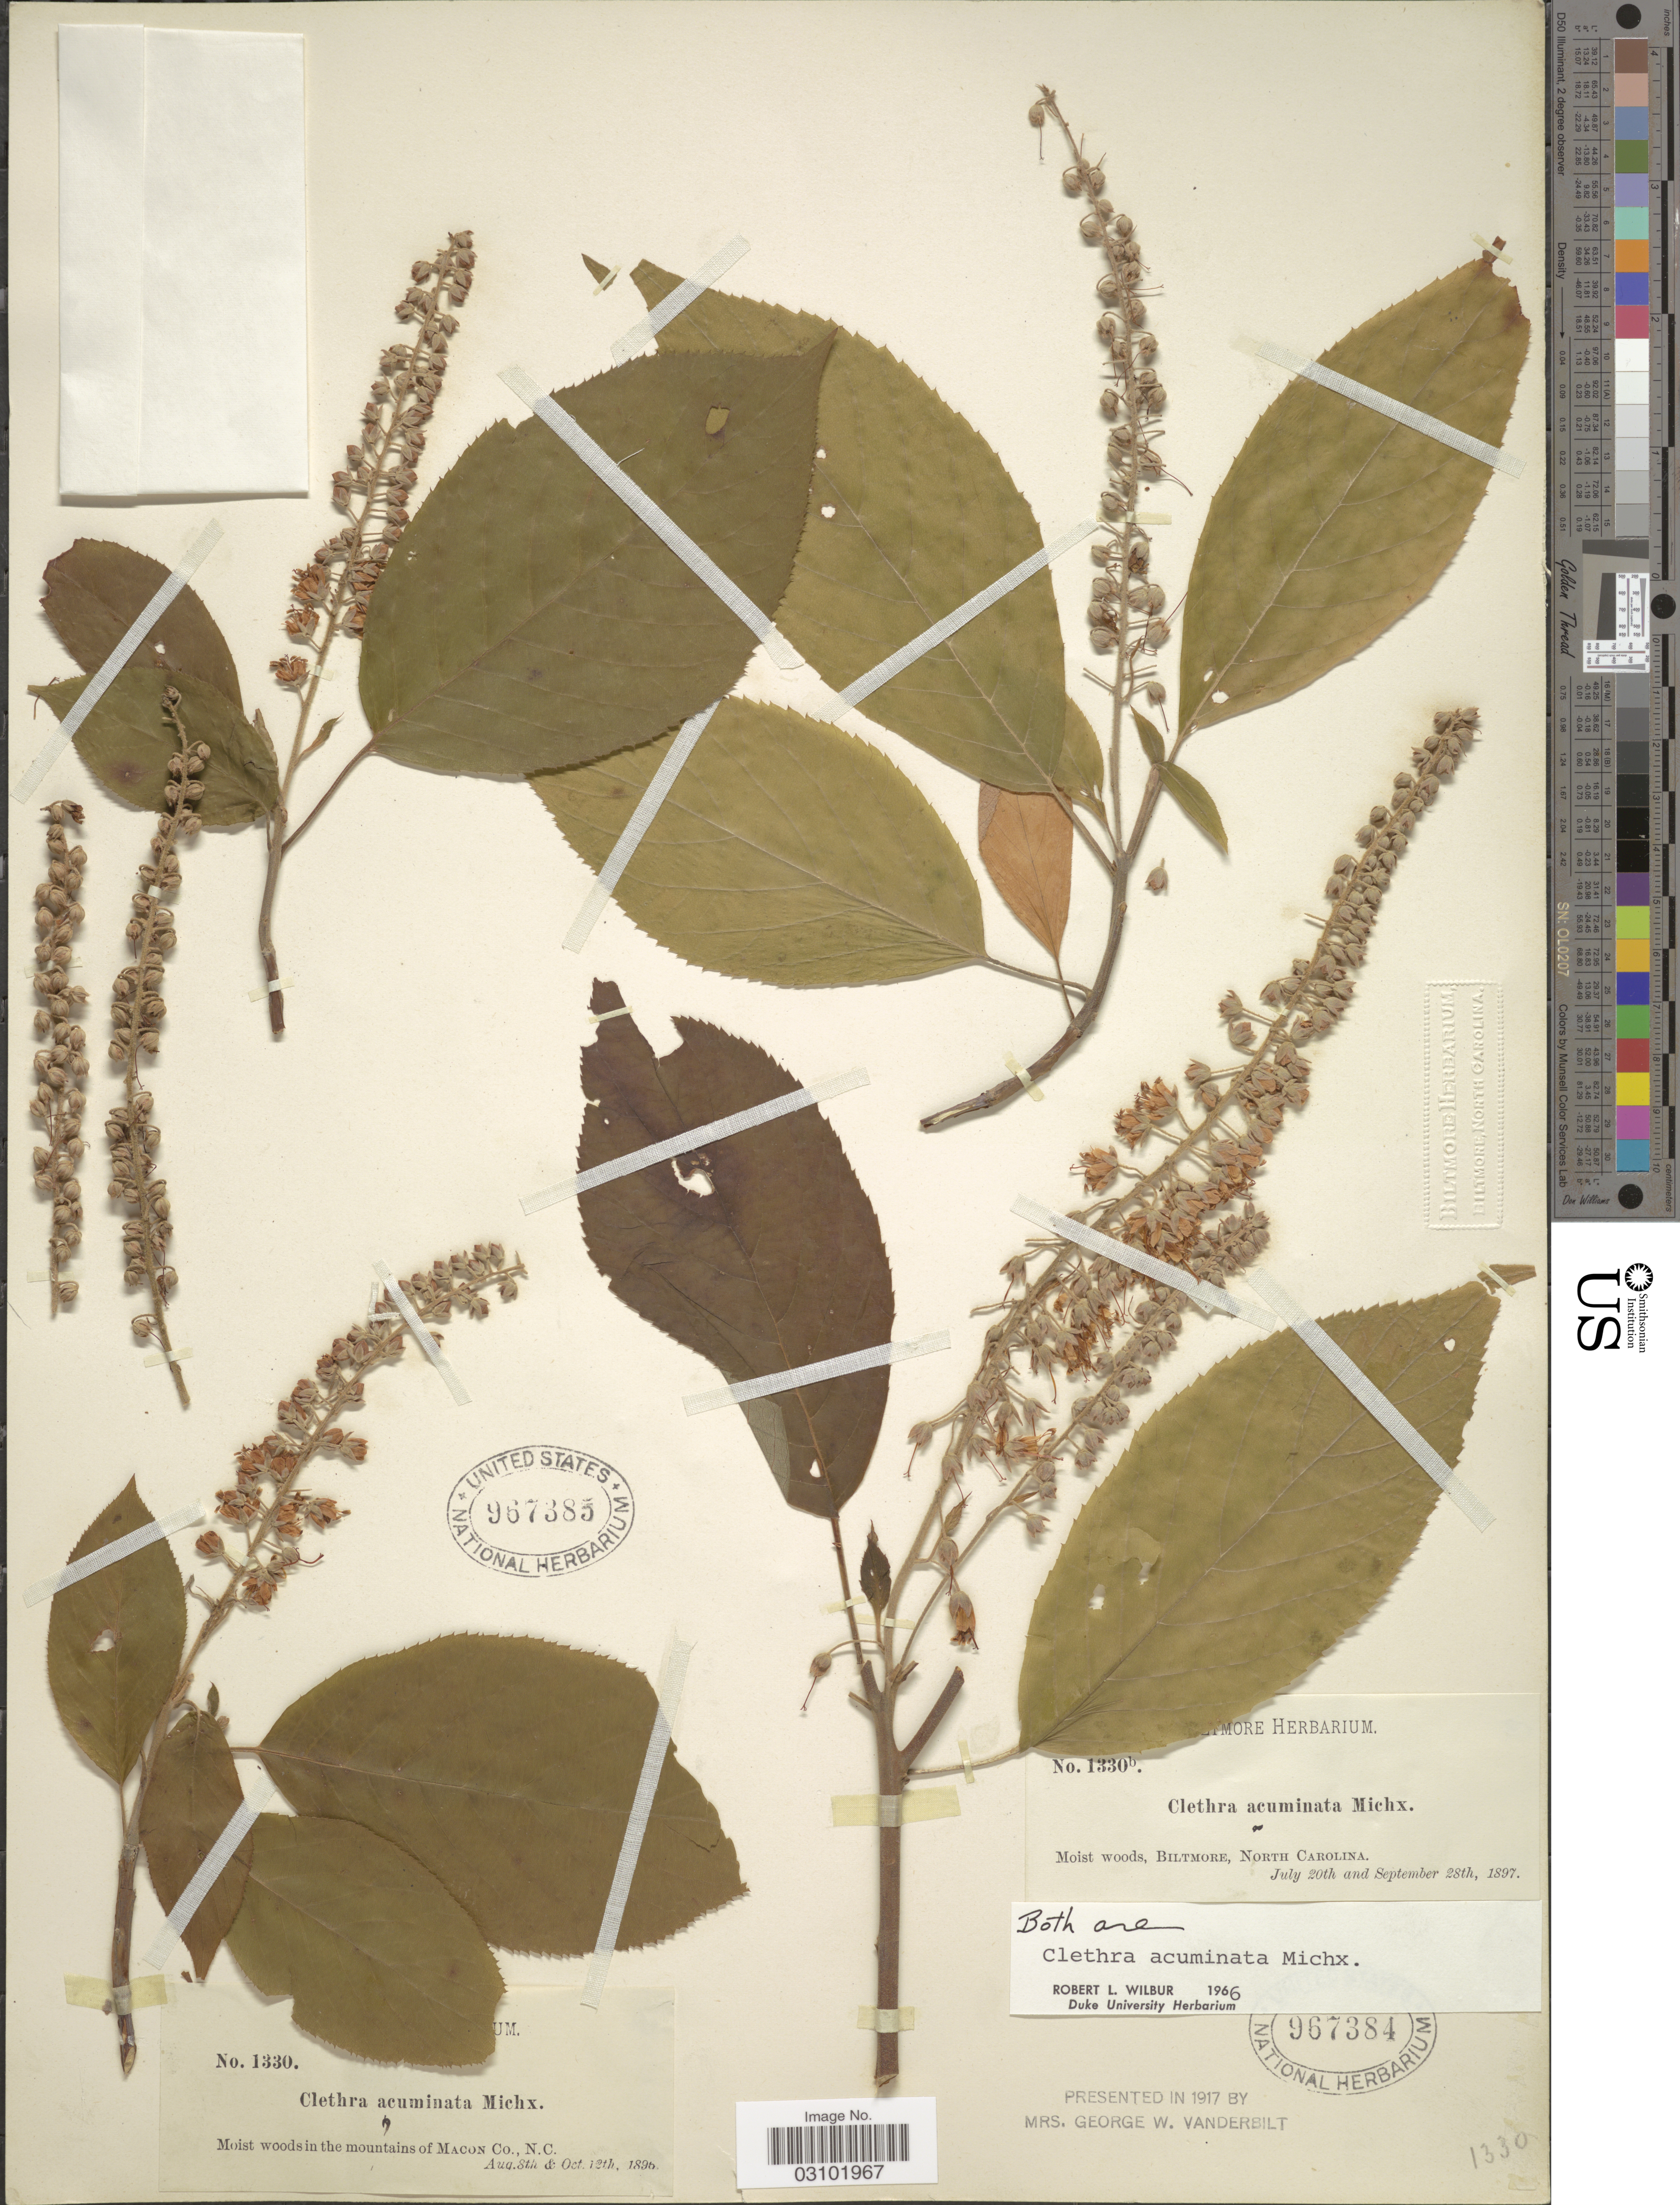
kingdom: Plantae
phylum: Tracheophyta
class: Magnoliopsida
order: Ericales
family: Clethraceae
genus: Clethra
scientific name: Clethra acuminata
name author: Michx.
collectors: ex herb. Biltmore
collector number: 1330b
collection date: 1897-07-20/1897-09-28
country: United States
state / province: North Carolina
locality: Moist woods, Biltmore.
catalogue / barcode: US 967384